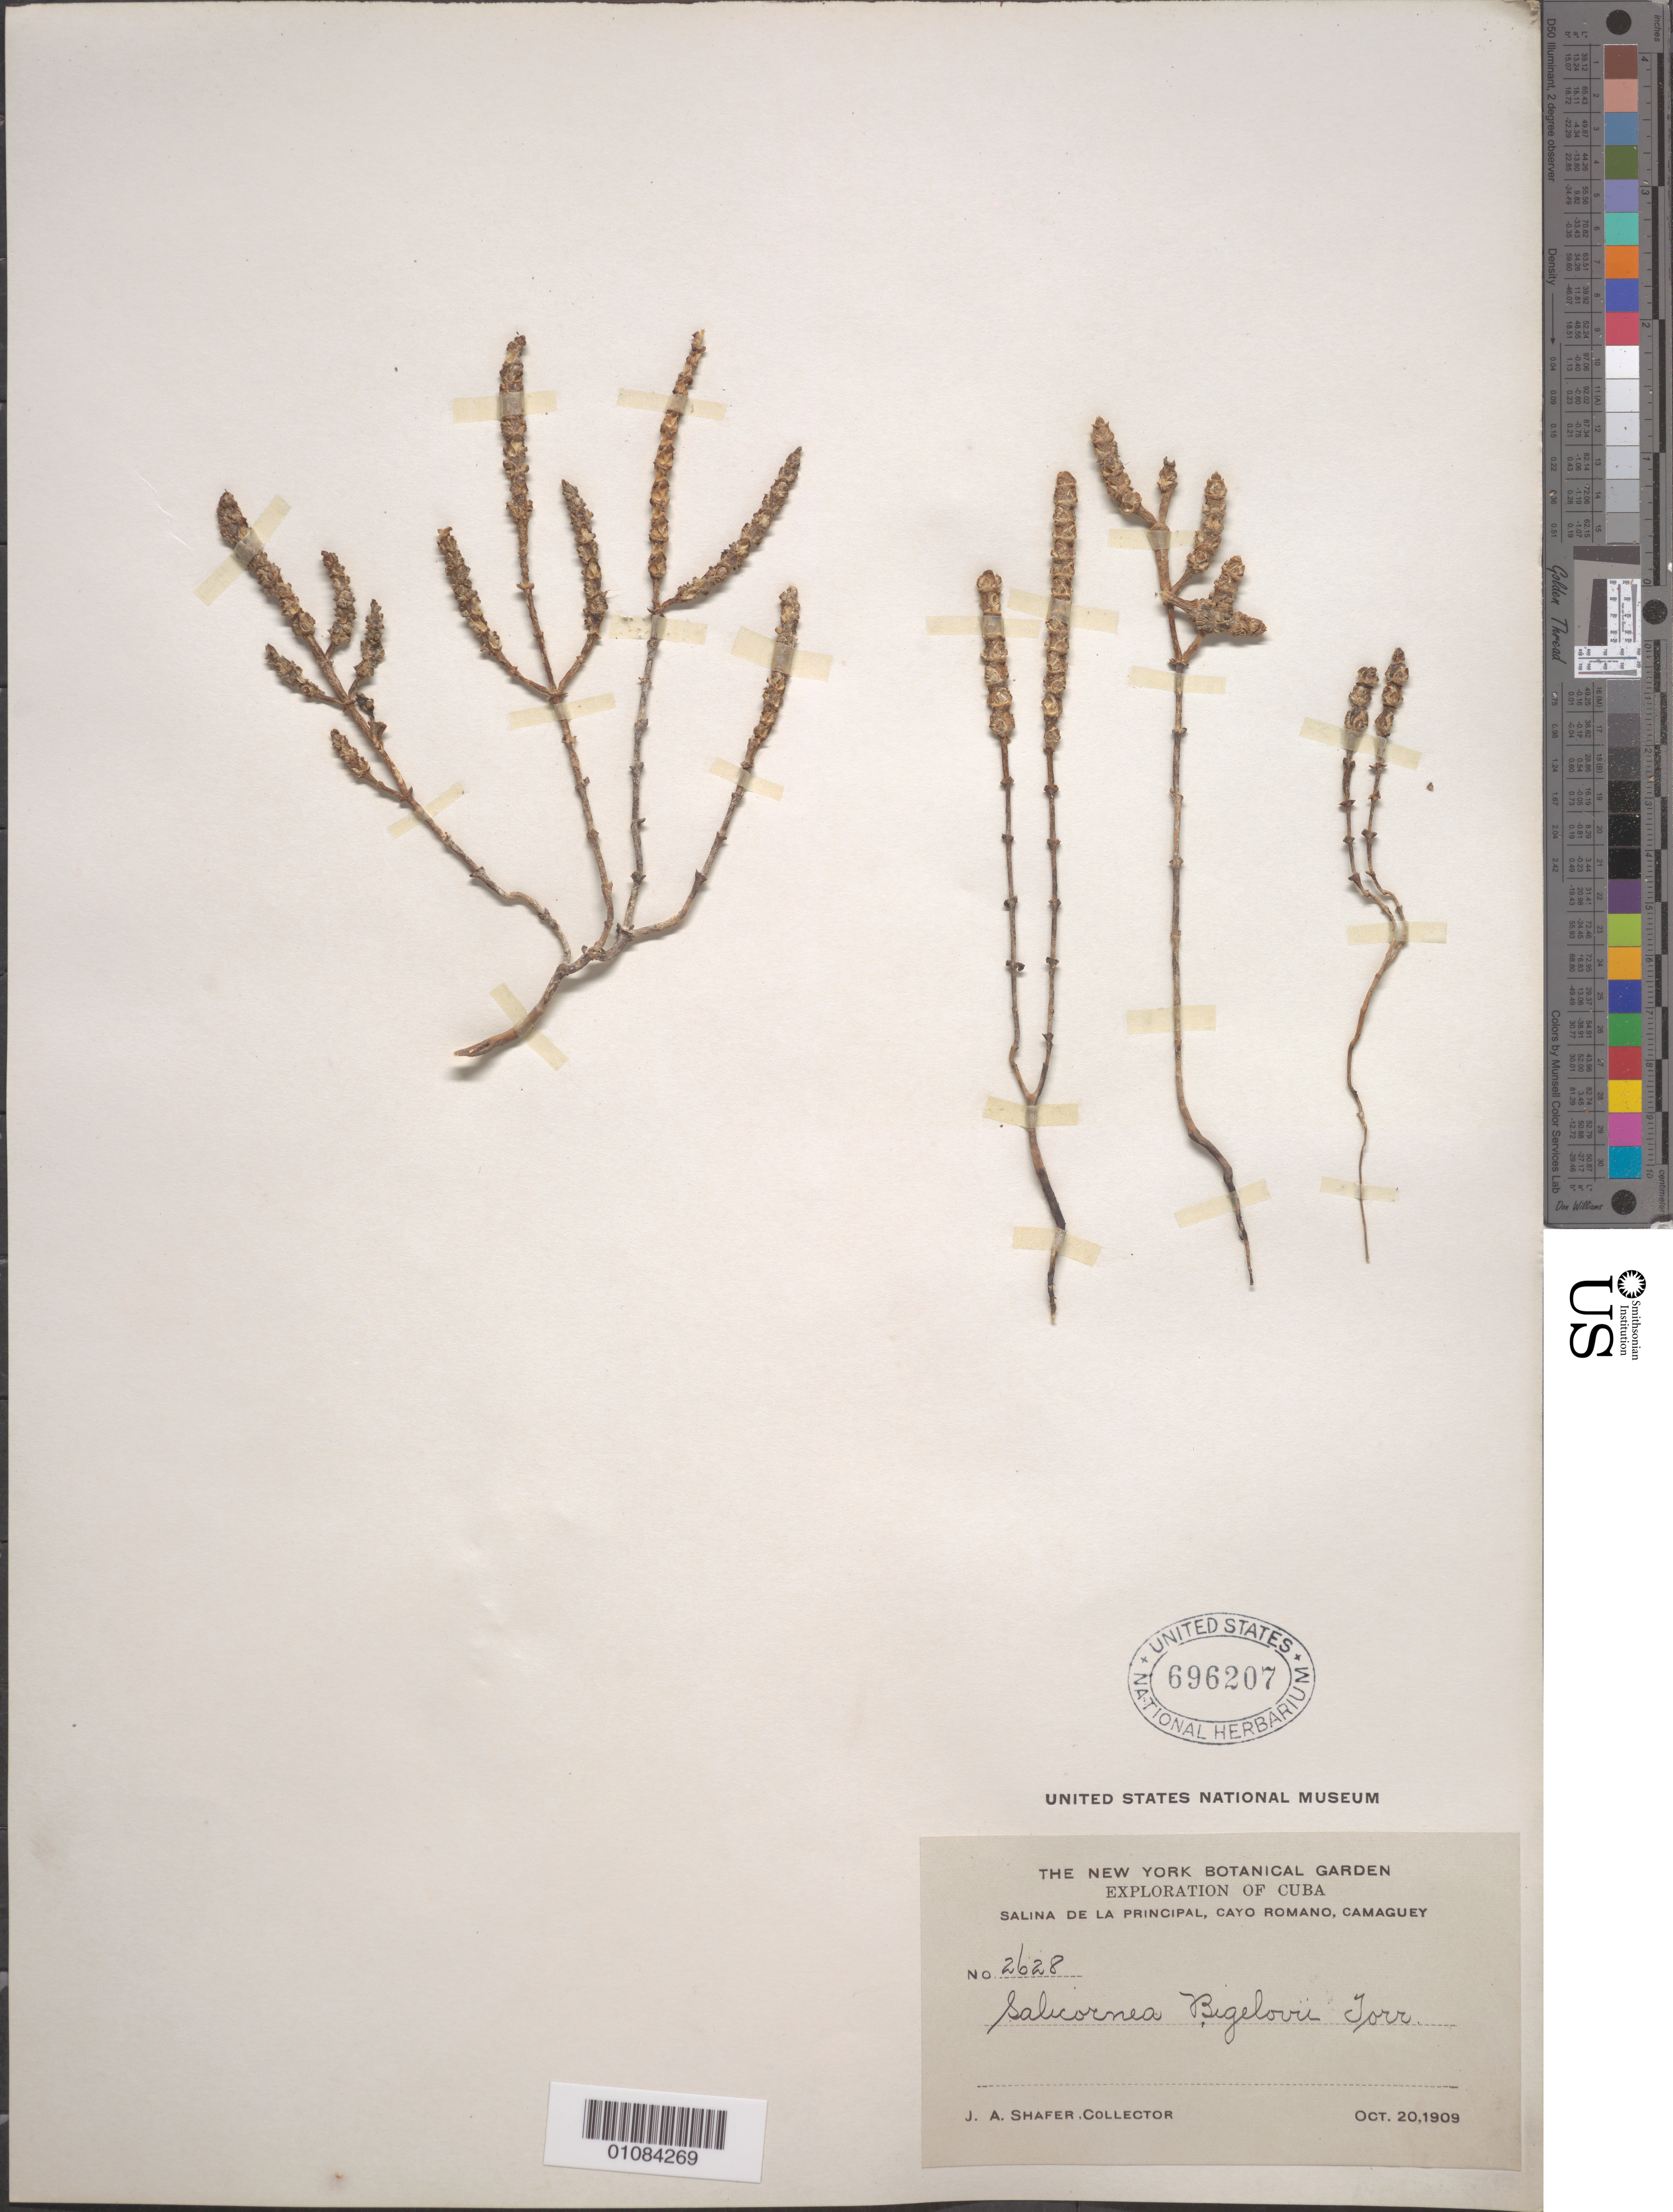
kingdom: Plantae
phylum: Tracheophyta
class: Magnoliopsida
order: Caryophyllales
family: Amaranthaceae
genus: Salicornia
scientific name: Salicornia bigelovii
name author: Torr.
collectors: J. A. Shafer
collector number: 2628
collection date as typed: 20 Oct 1909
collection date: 1909-10-20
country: Cuba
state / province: Camagüey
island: Cuba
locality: Camaguey, Cayo Romano, Salina de la Principal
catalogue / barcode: US 696297